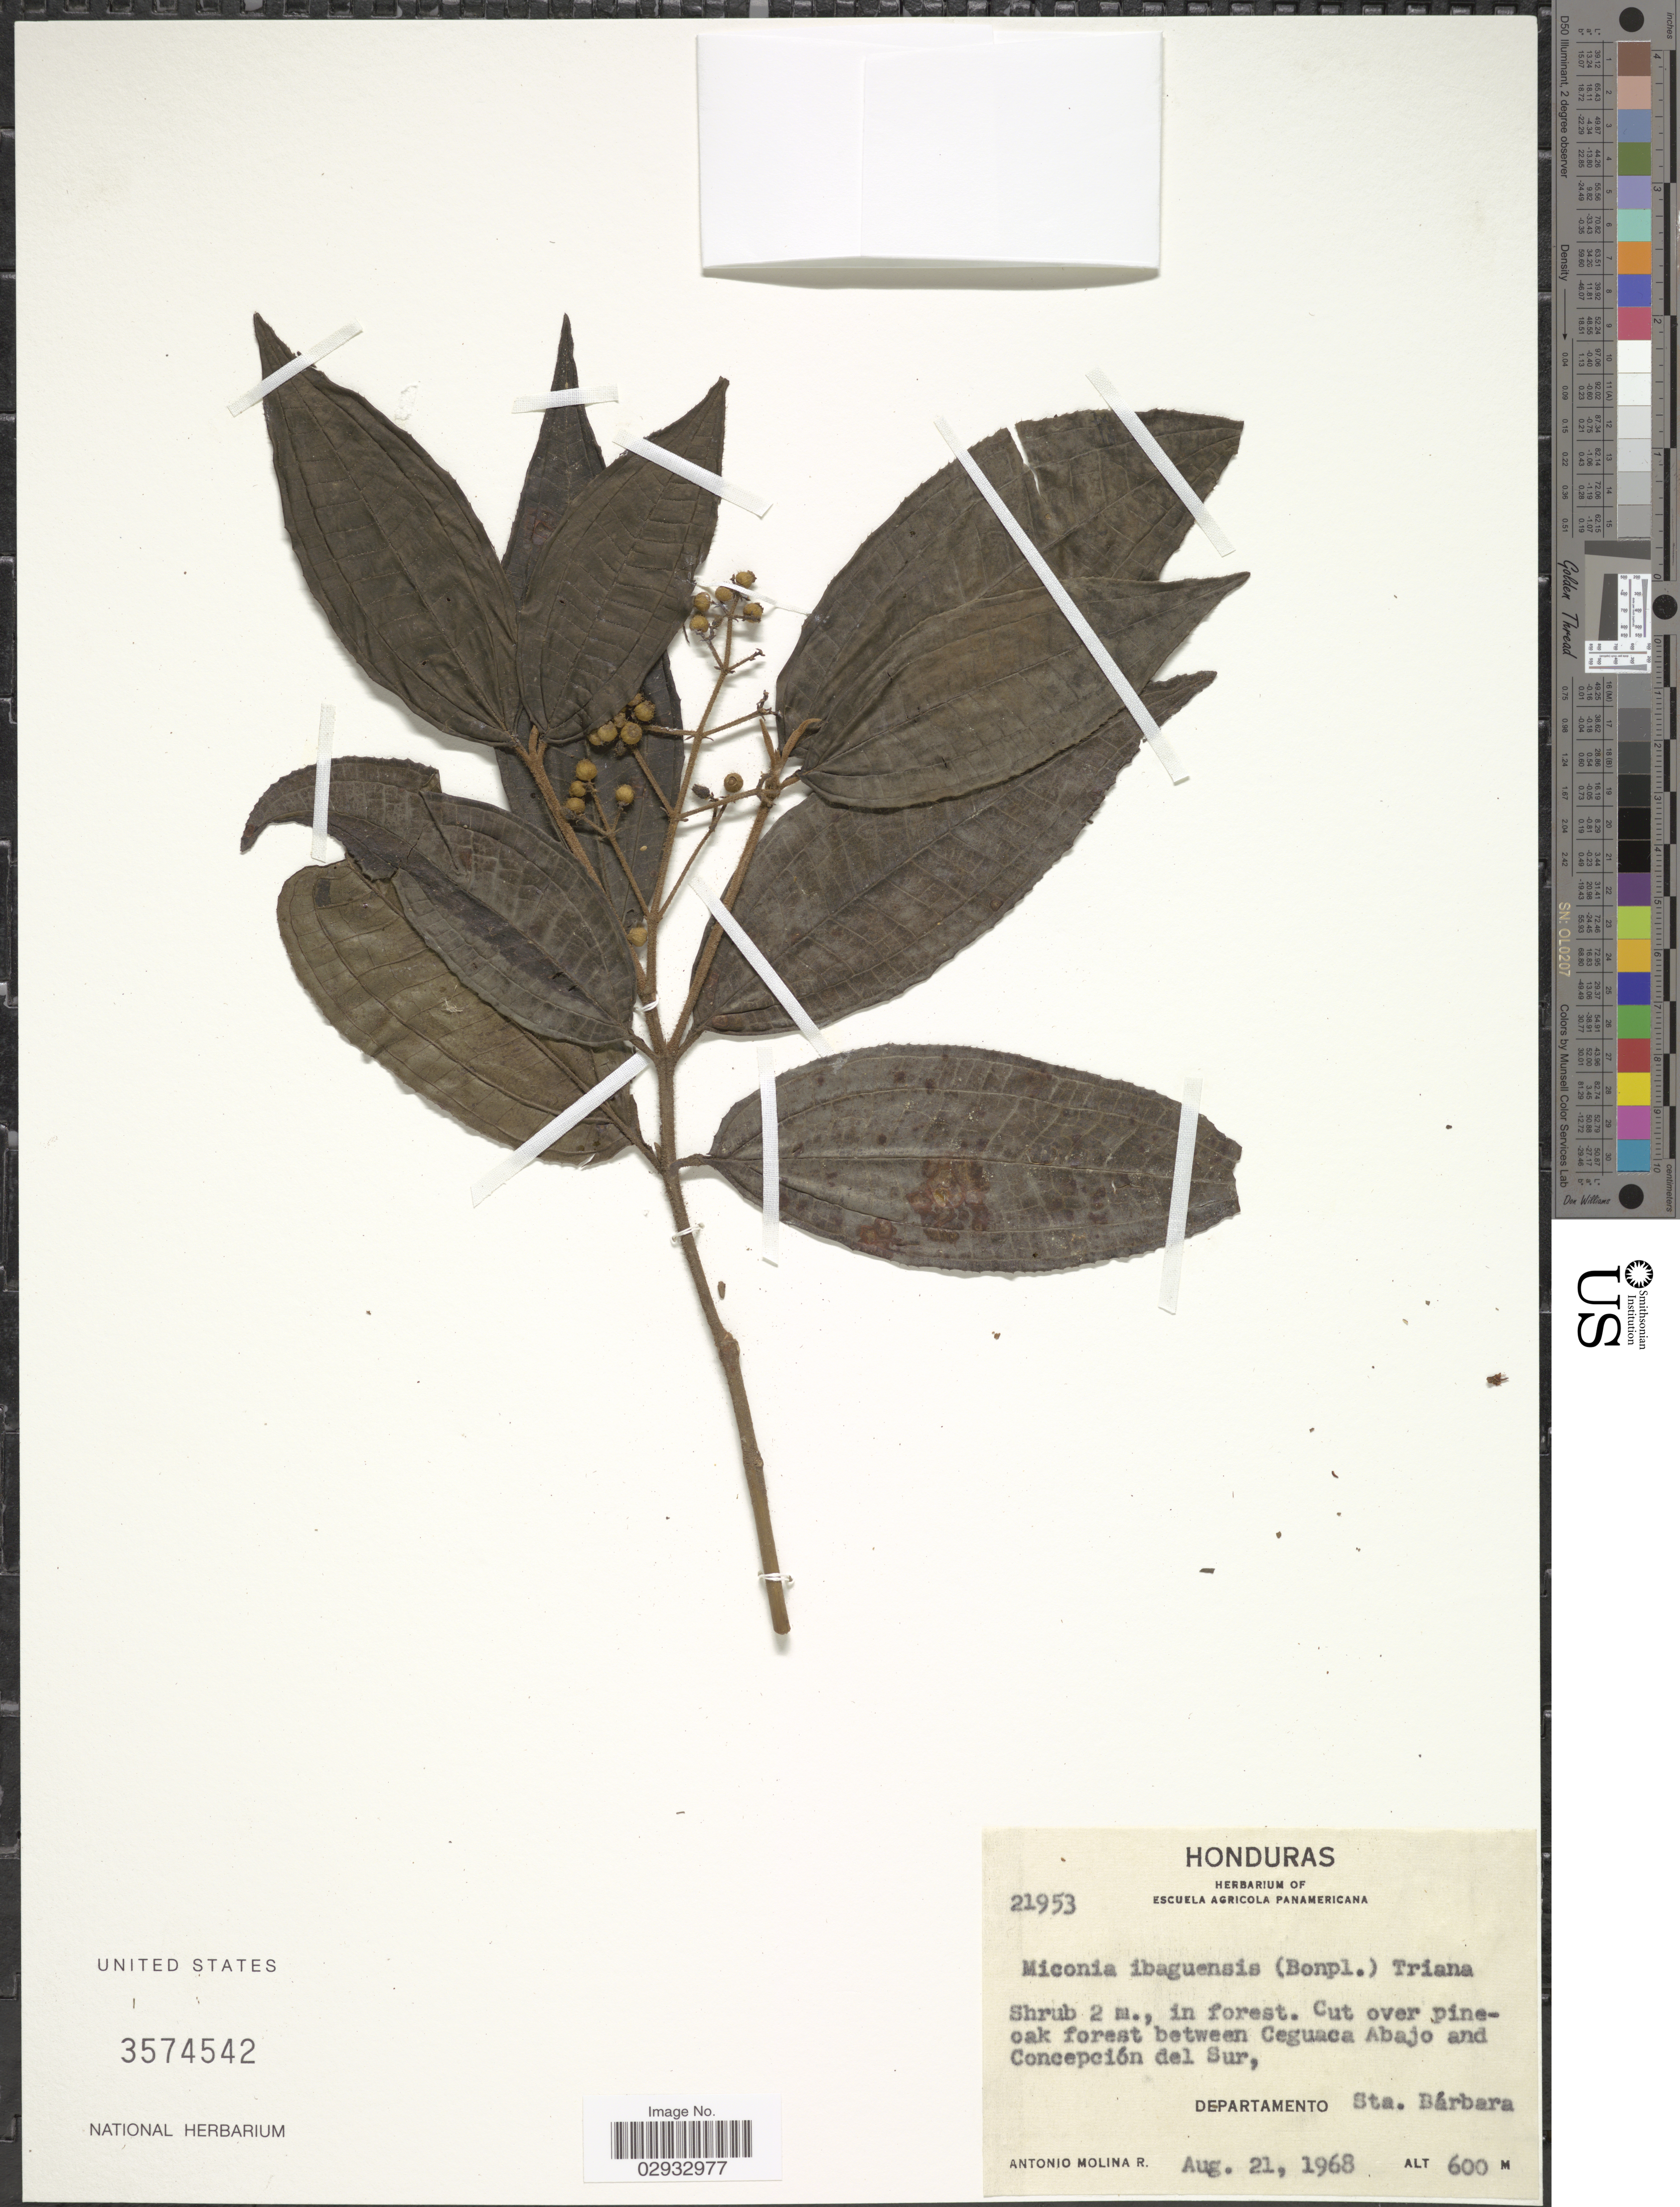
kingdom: Plantae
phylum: Tracheophyta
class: Magnoliopsida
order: Myrtales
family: Melastomataceae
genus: Miconia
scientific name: Miconia ibaguensis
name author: (Bonpl.) Triana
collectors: A. Molina R.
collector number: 21953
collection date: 1968-08-21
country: Honduras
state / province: Santa Bárbara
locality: Cut over pine-oak forest between Ceguaca Abajo and Concepción del Sur, Departamento Sta. Bárbara.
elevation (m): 600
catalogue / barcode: US 3574542